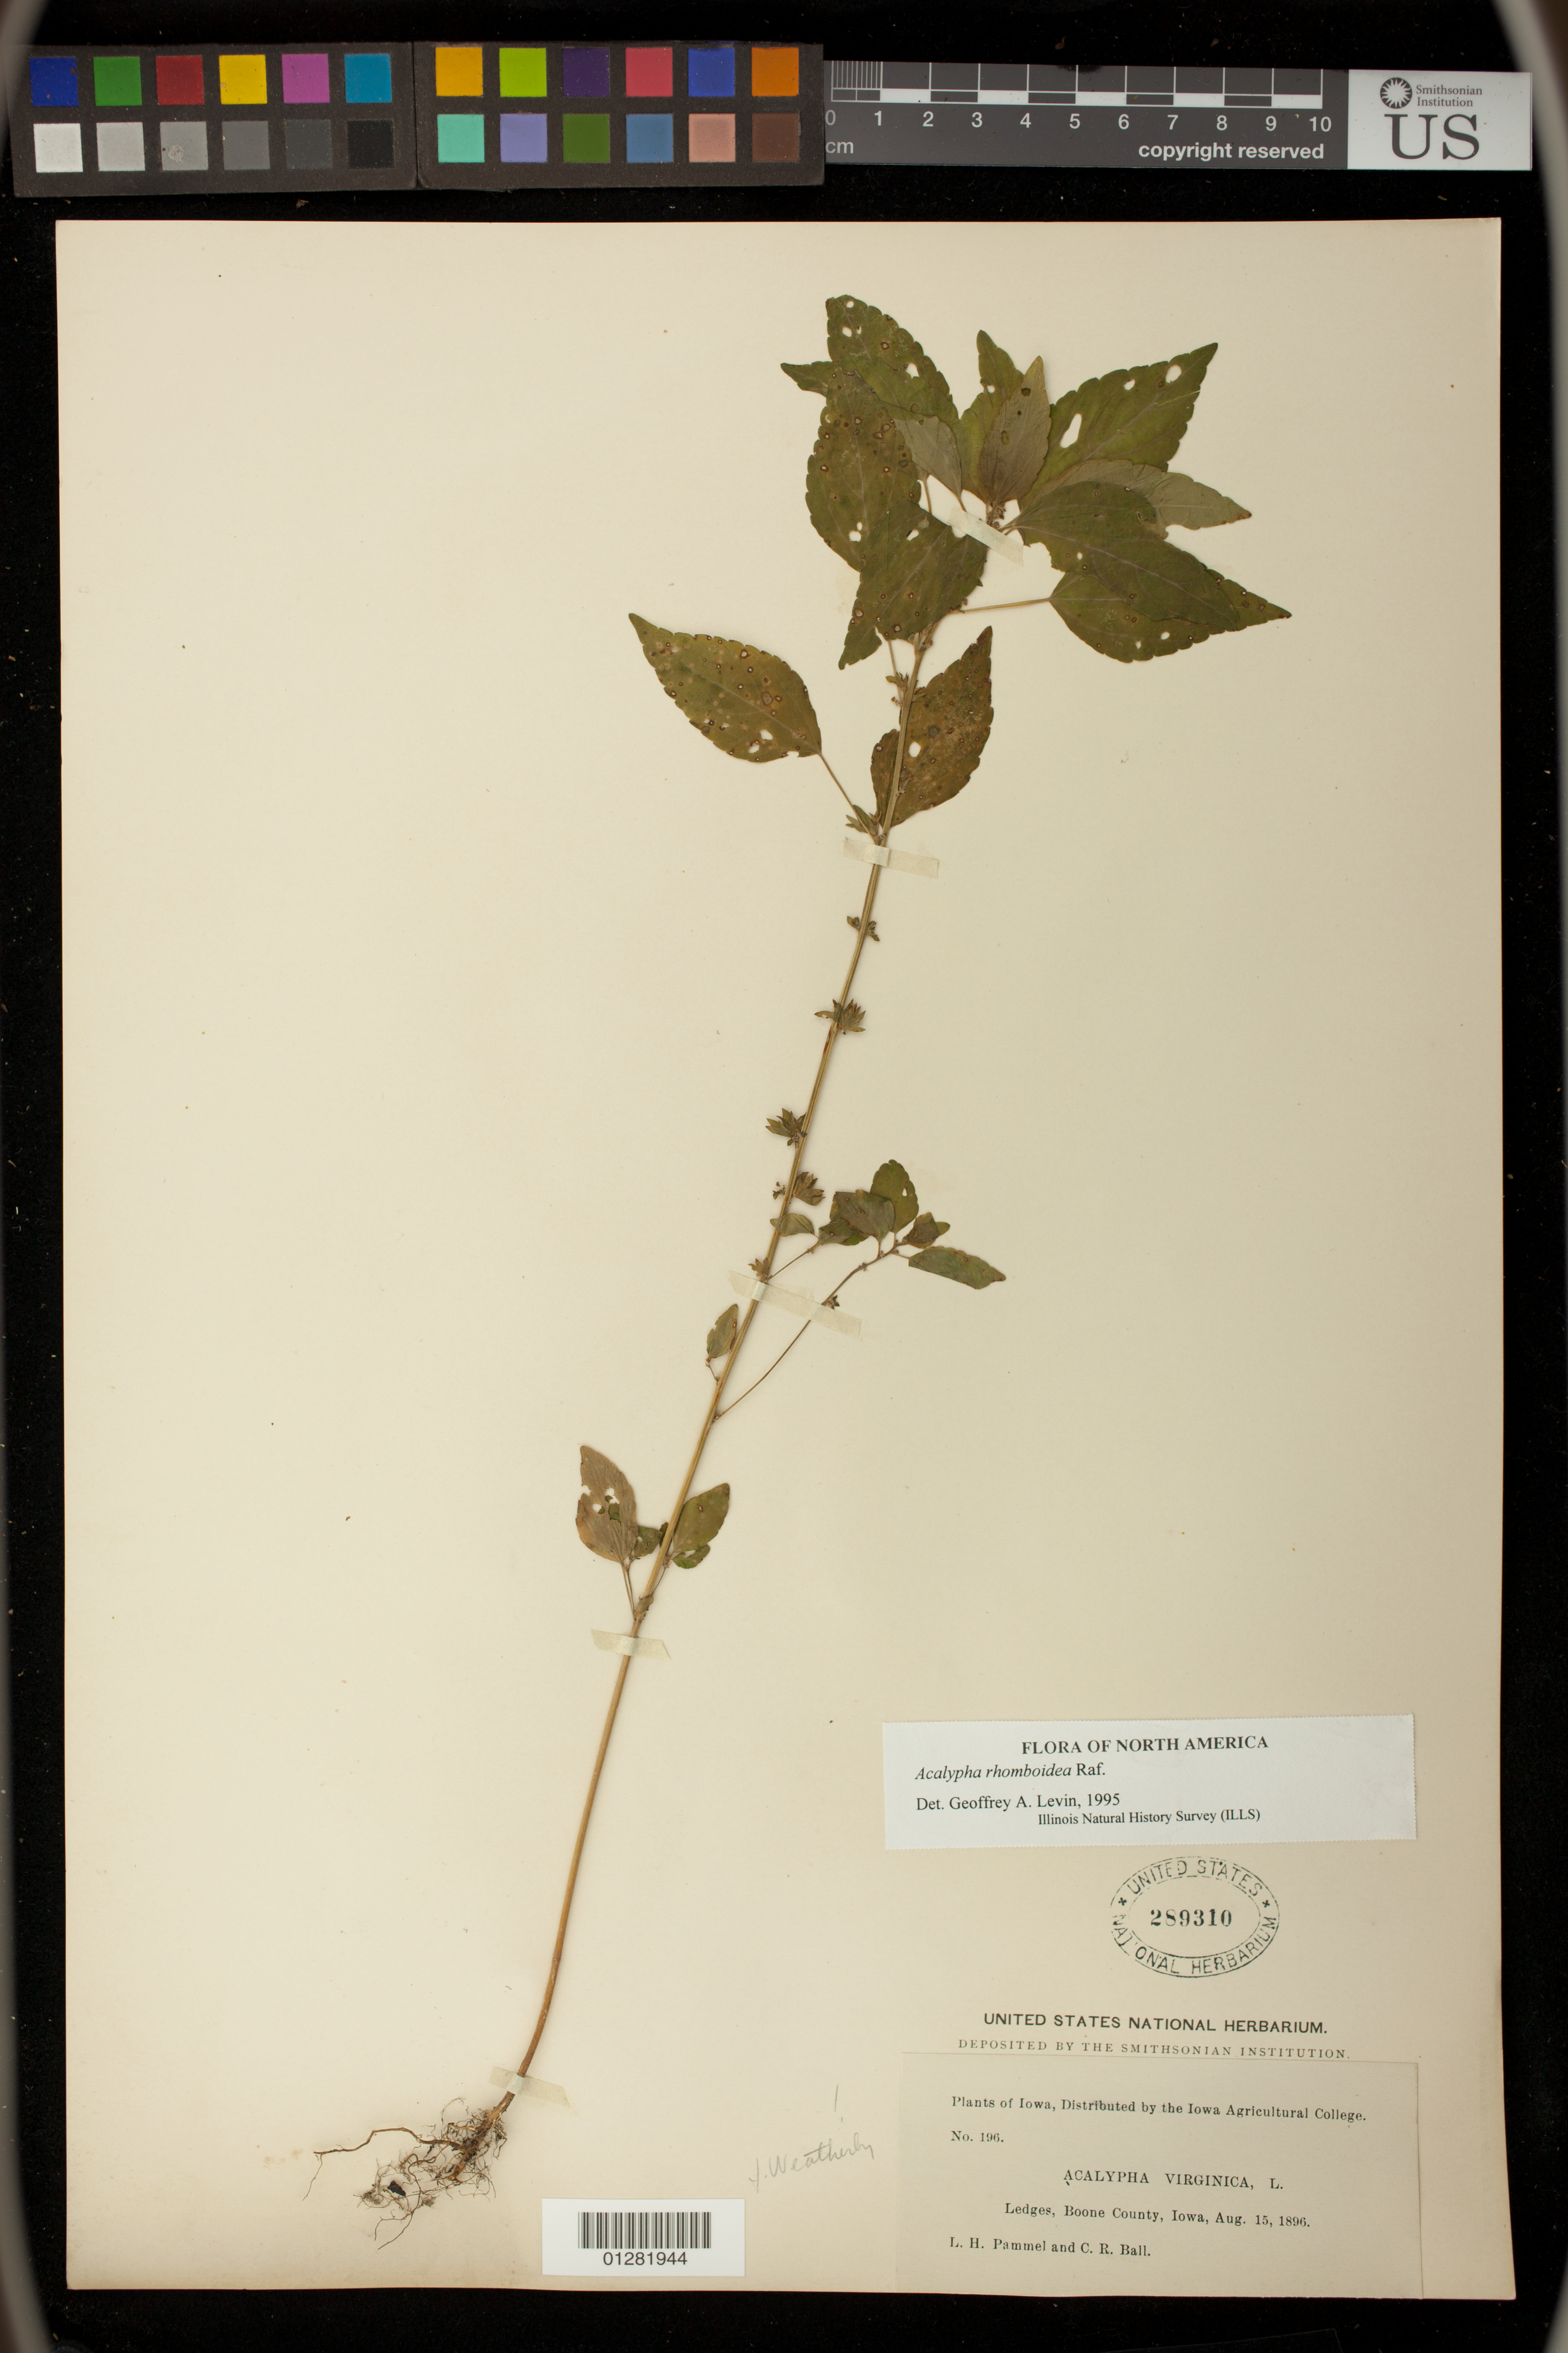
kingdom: Plantae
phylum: Tracheophyta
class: Magnoliopsida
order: Malpighiales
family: Euphorbiaceae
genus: Acalypha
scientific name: Acalypha rhomboidea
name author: Raf.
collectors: C. R. Ball & L. Pammel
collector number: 196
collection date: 1896-08-15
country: United States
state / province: Iowa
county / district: Boone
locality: Ledges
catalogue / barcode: US 289310